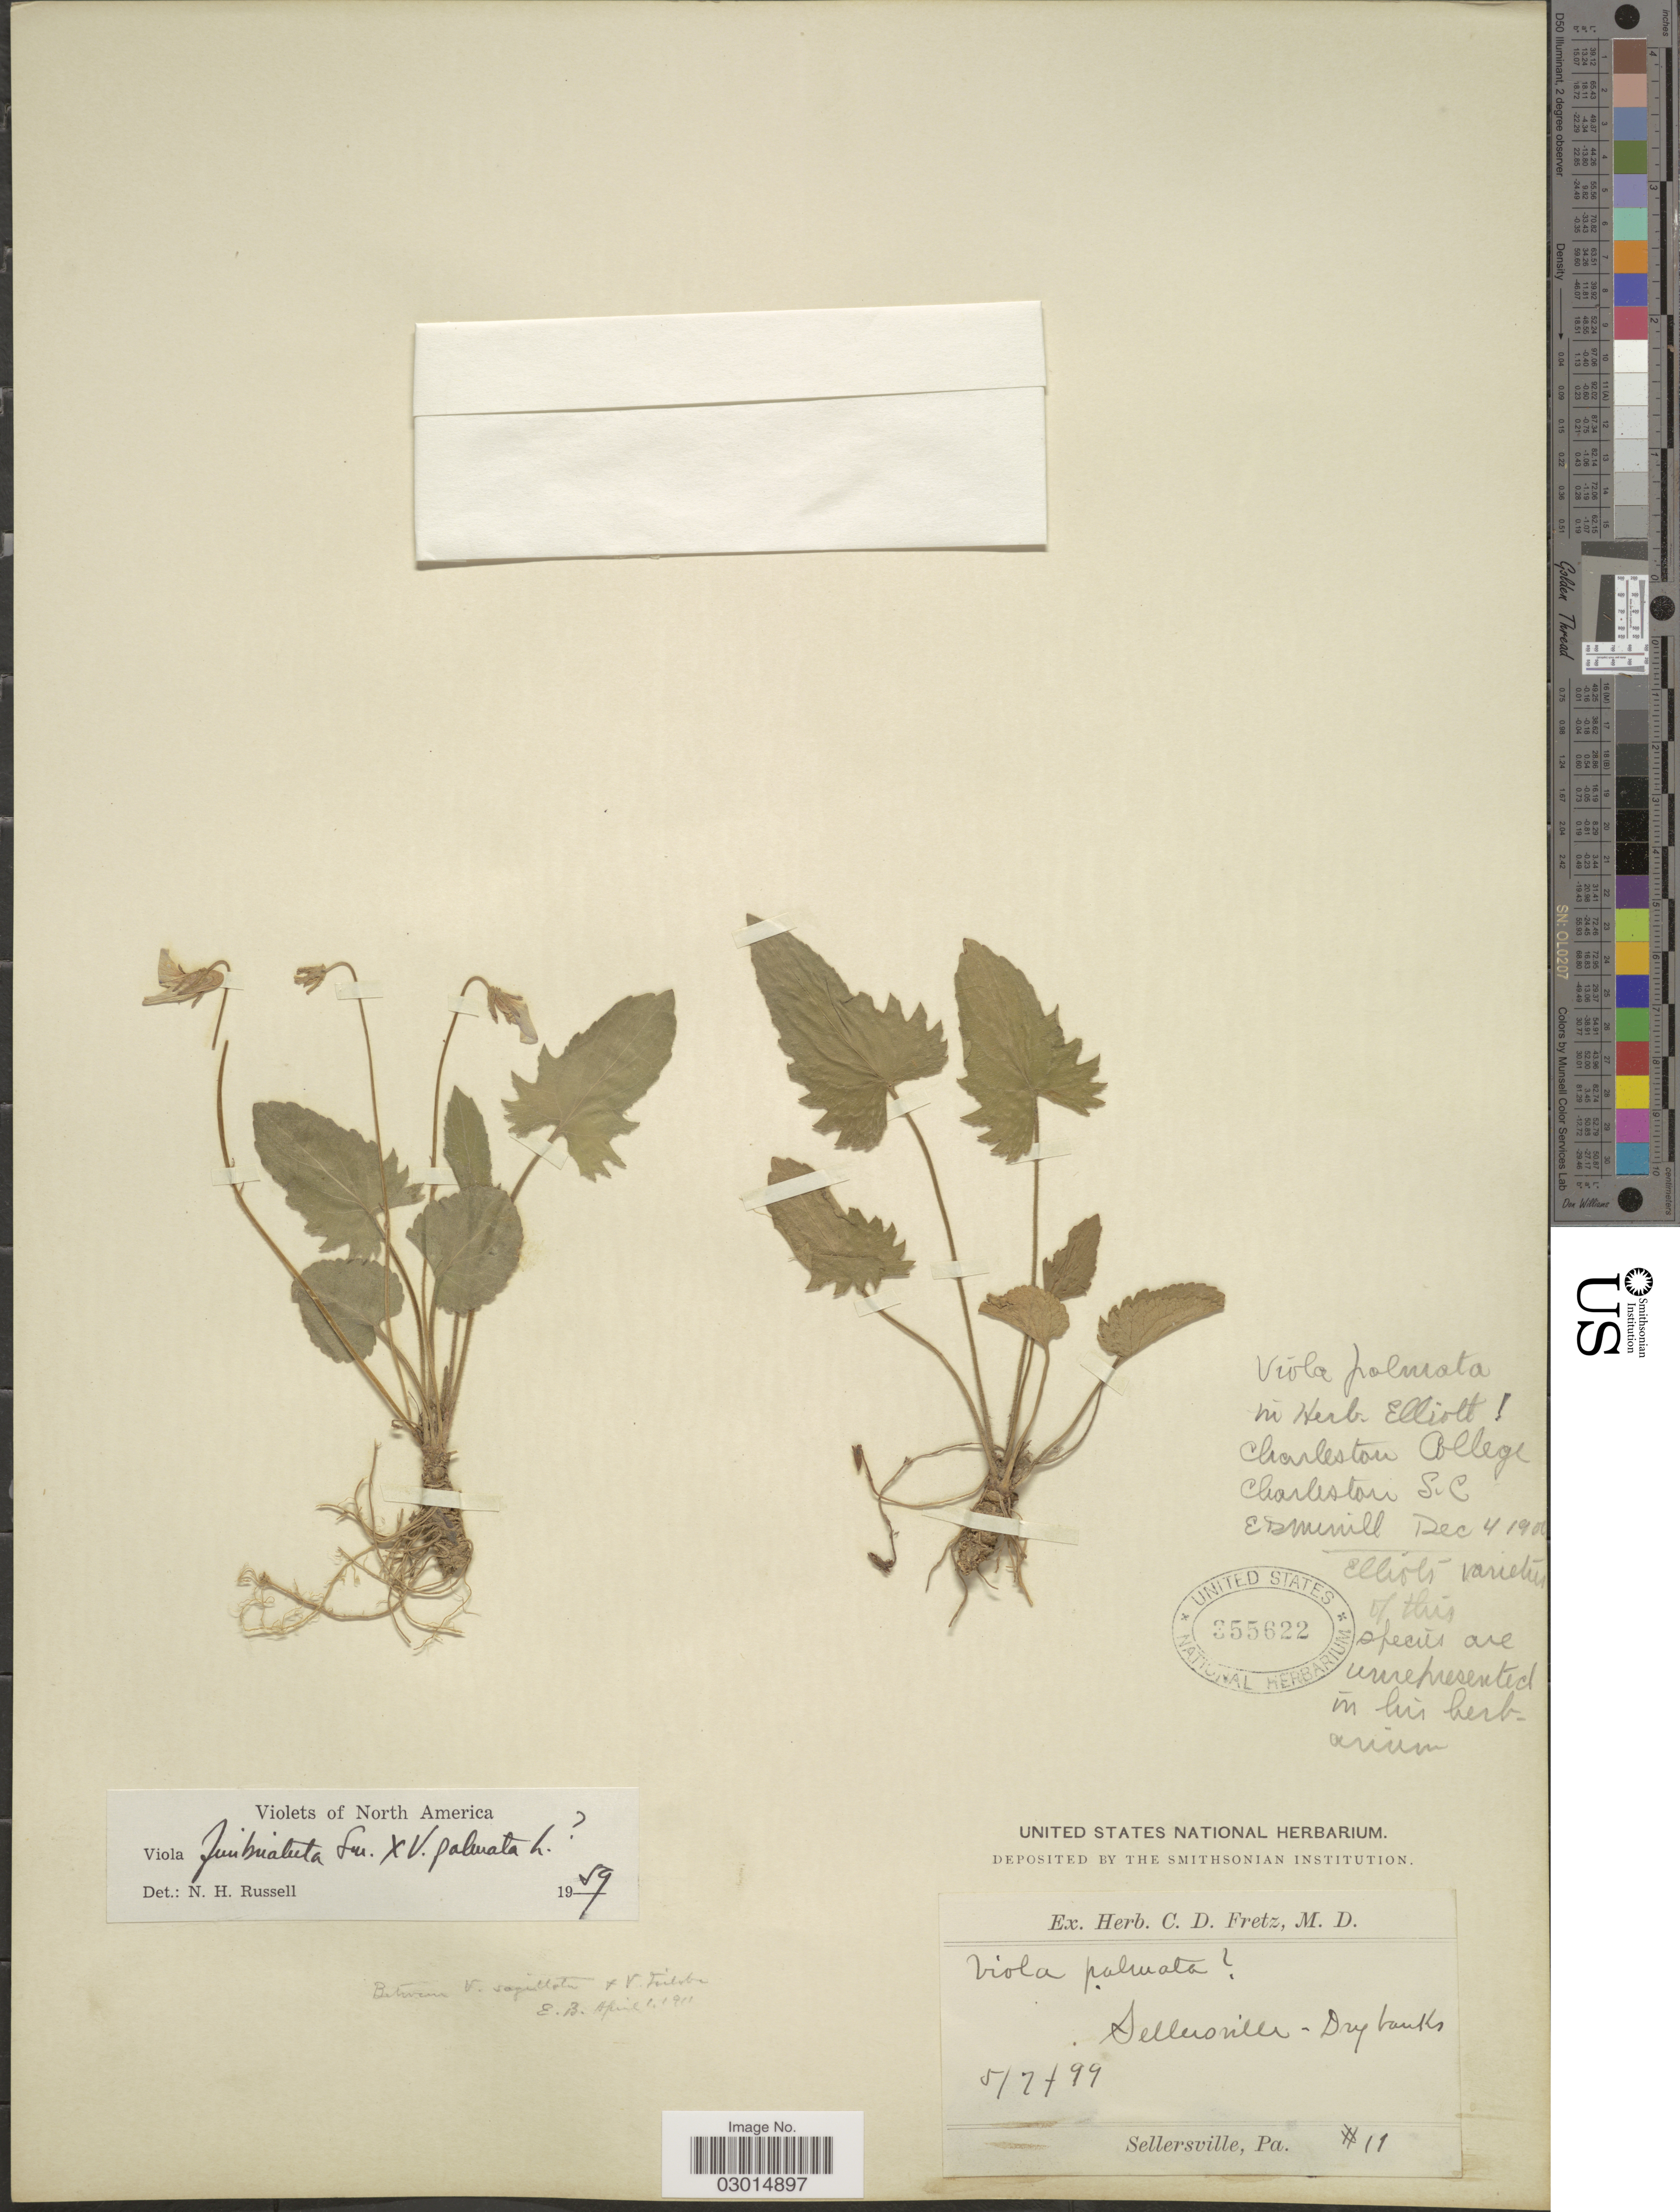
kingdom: Plantae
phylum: Tracheophyta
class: Magnoliopsida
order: Malpighiales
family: Violaceae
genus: Viola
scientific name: Viola fimbriatula x V. palmata L.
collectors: ex herb. C.D. Fretz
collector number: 17*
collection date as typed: Transcribed d/m/y: 7/5/99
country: United States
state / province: Pennsylvania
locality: Sellerville.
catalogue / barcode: US 355622